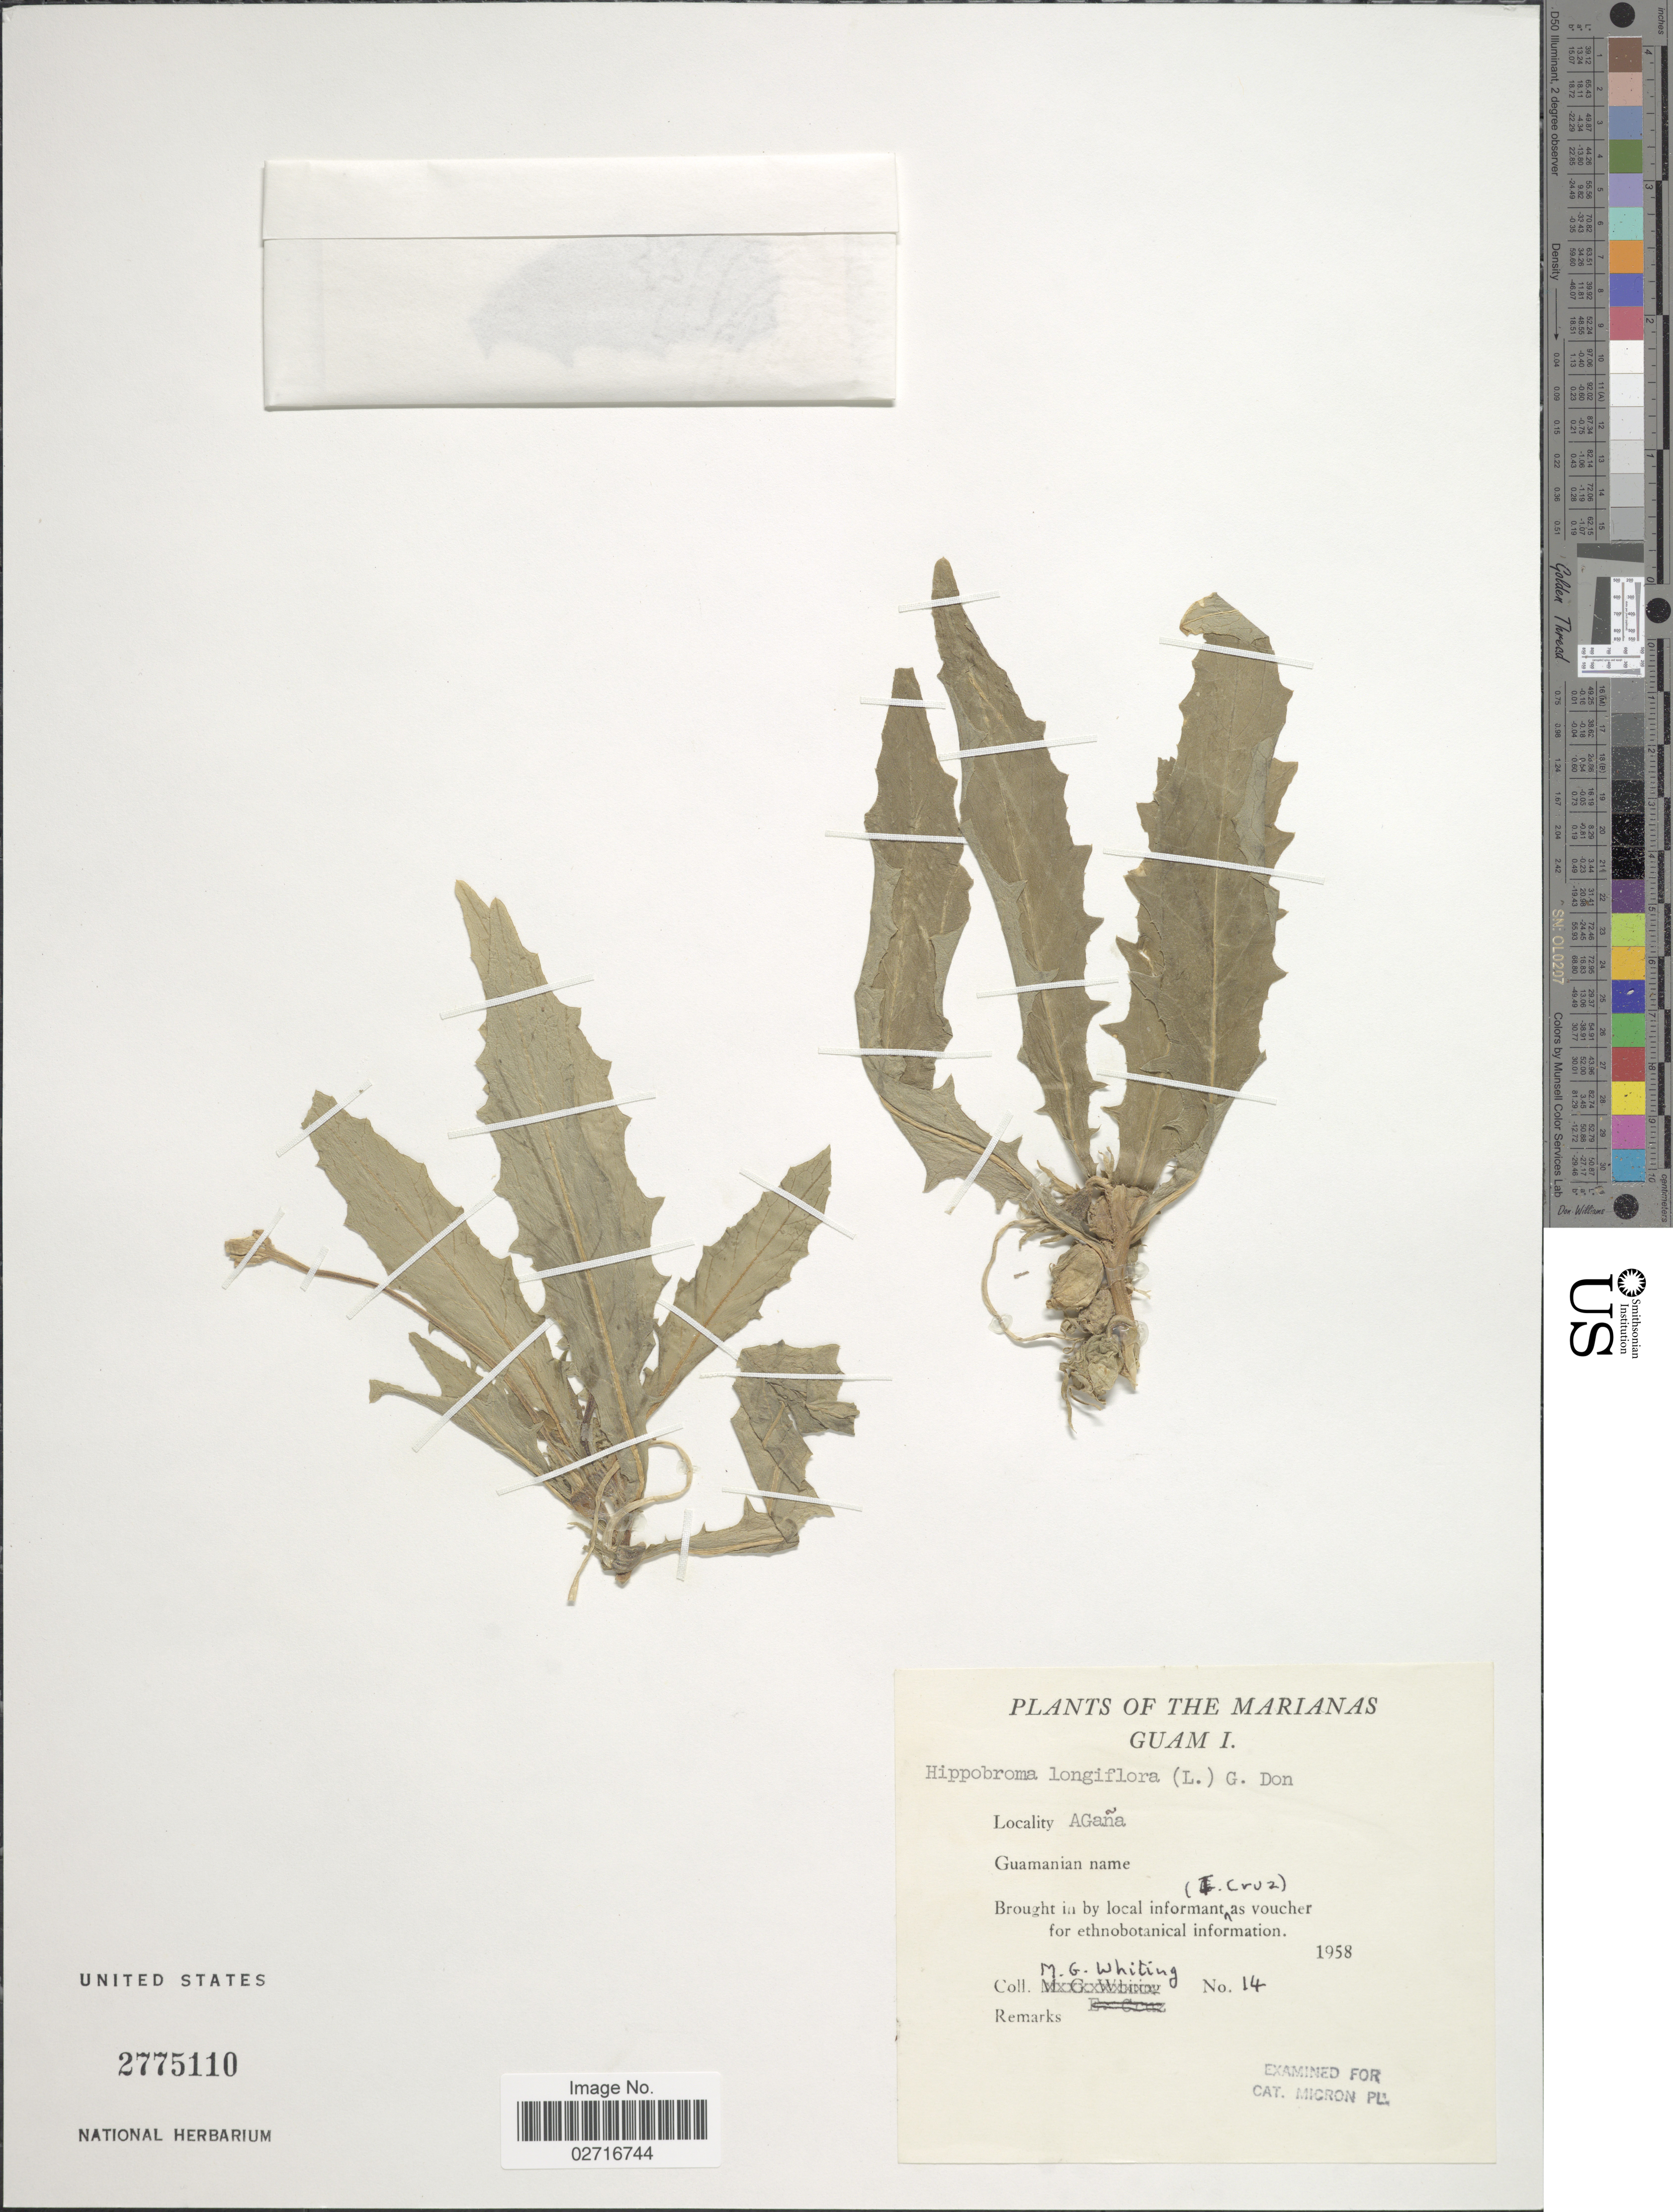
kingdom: Plantae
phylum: Tracheophyta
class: Magnoliopsida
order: Asterales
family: Campanulaceae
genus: Hippobroma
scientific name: Hippobroma longiflora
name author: (L.) G. Don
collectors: M. Whiting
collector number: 14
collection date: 1958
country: Guam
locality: The Marianas, Guam I., Agana.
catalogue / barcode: US 2775110